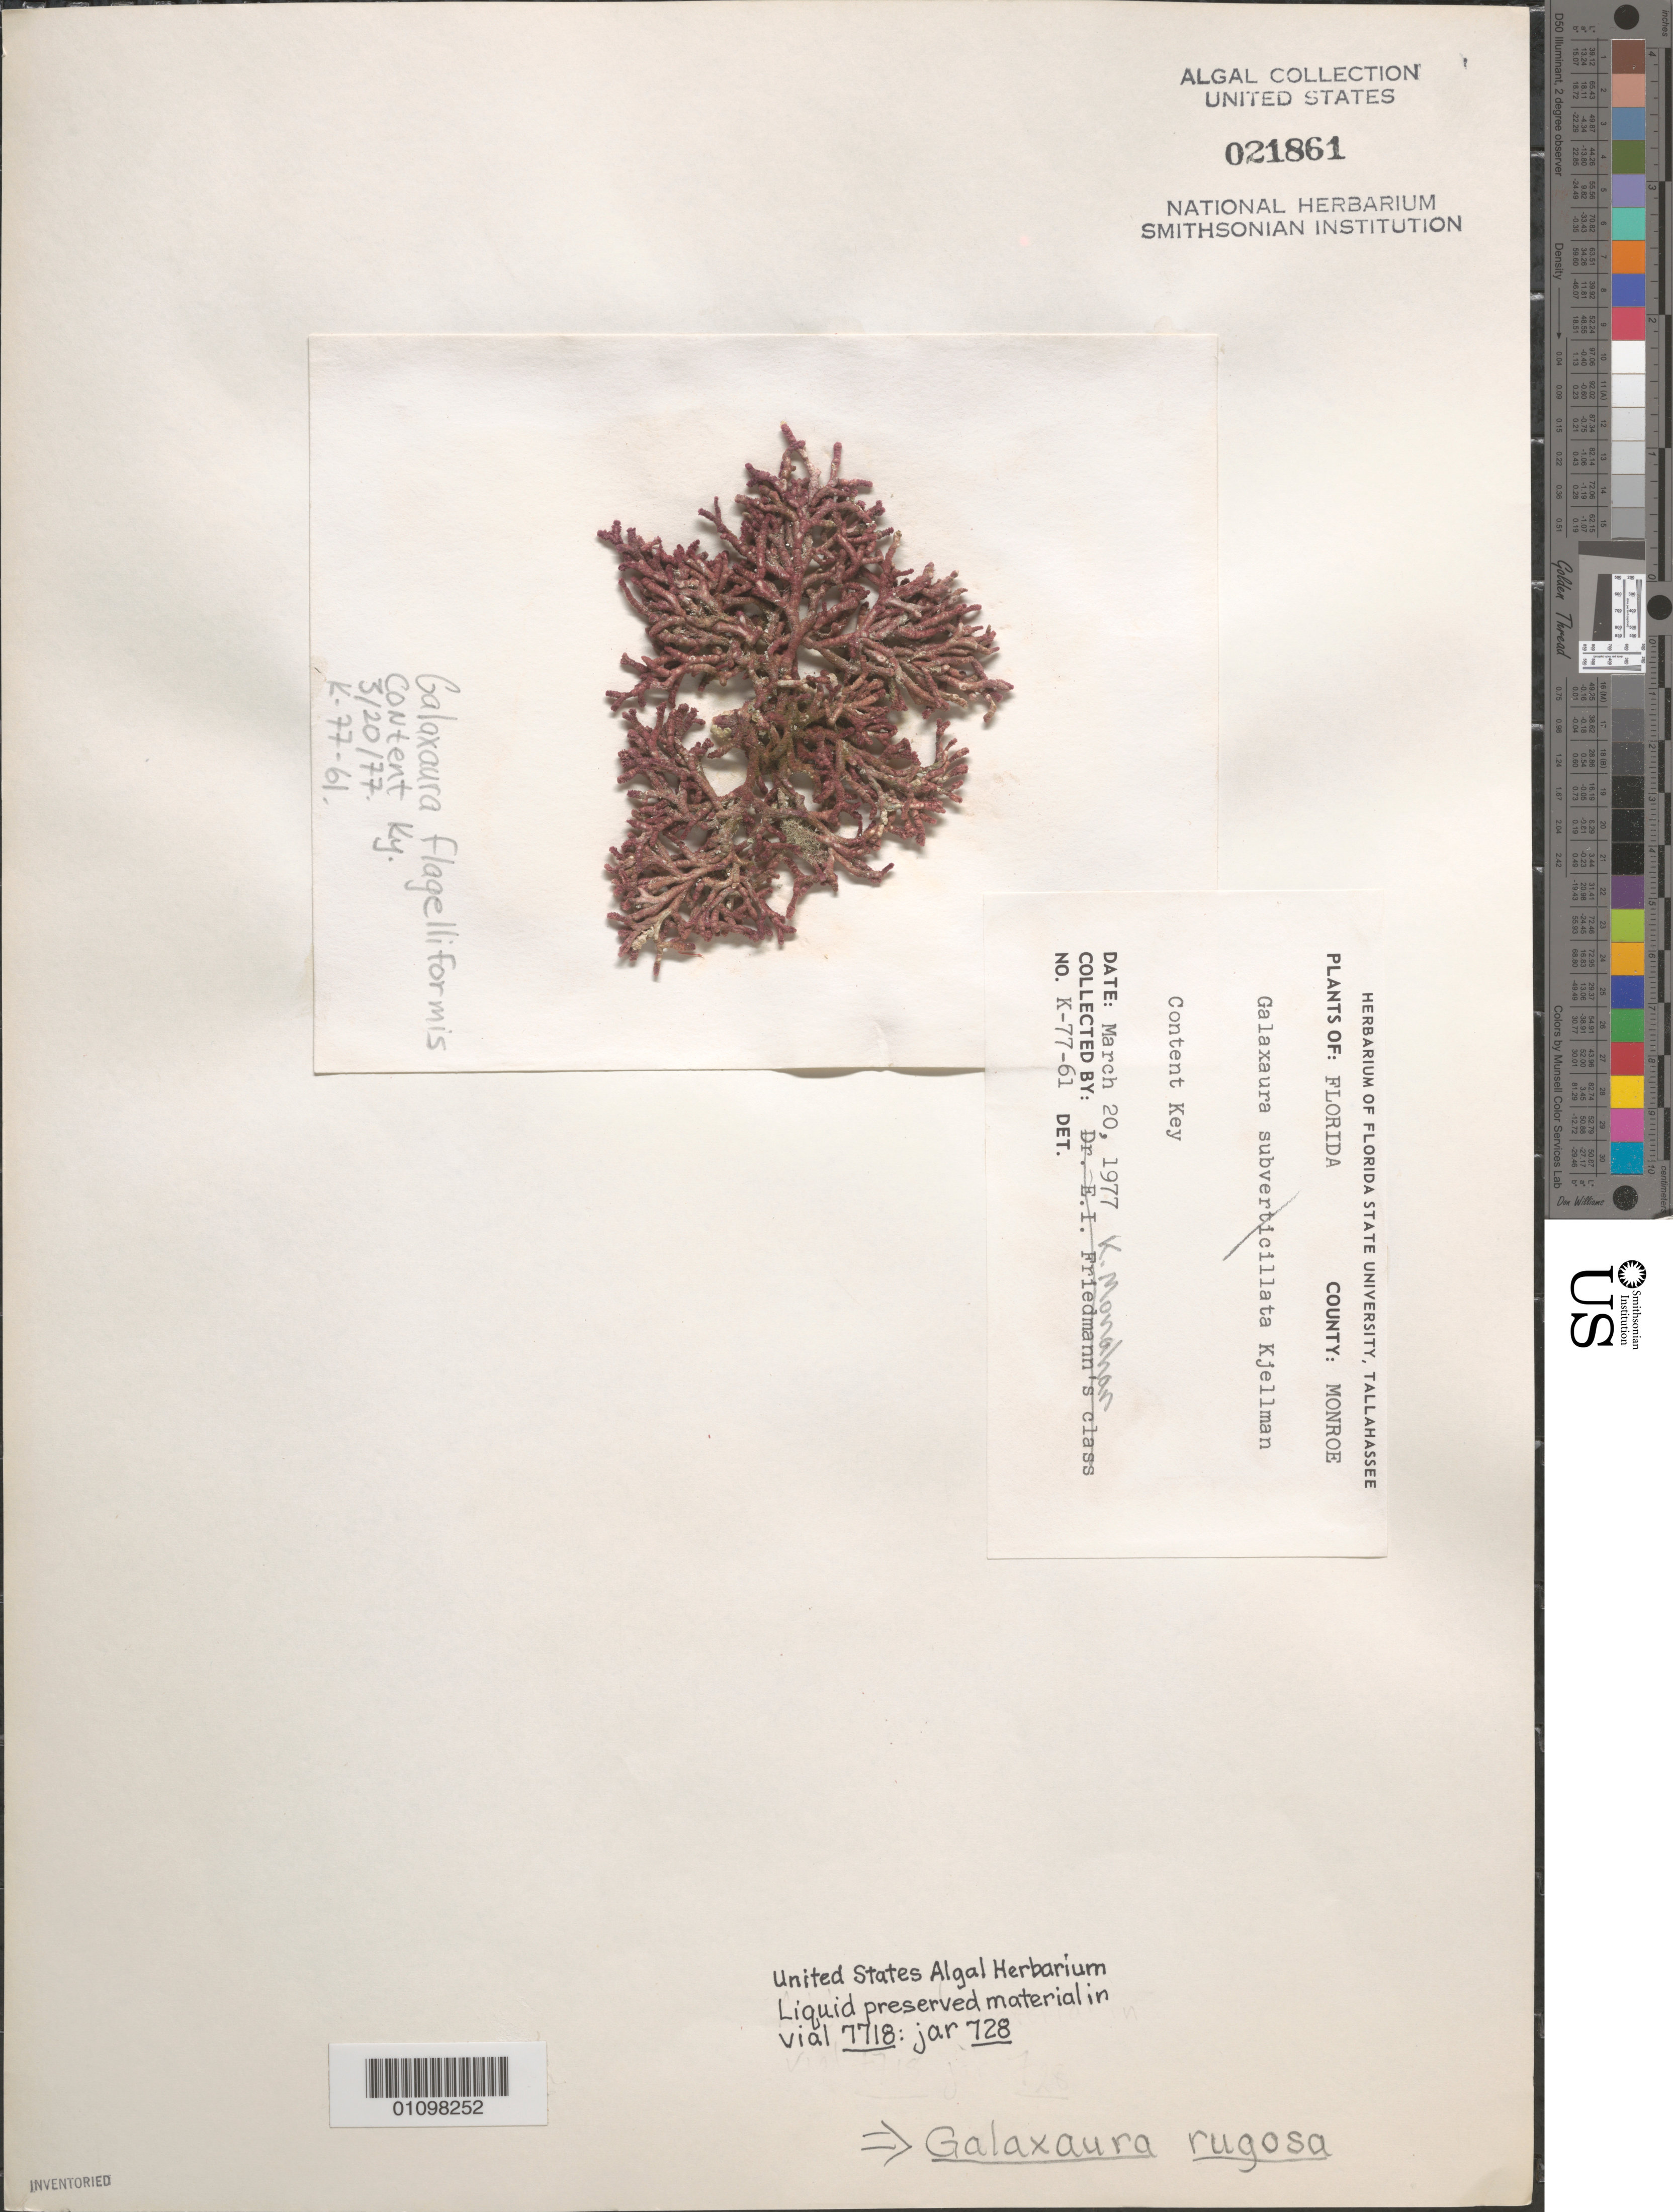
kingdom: Plantae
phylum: Rhodophyta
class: Florideophyceae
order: Nemaliales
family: Galaxauraceae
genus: Galaxaura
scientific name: Galaxaura rugosa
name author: (Ellis & Sol.) J.V.Lamouroux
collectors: K. Monahan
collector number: K-77-61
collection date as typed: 20 Mar 1977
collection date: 1977-03-20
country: United States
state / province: Florida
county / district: Monroe County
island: Content Keys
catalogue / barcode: US 21861